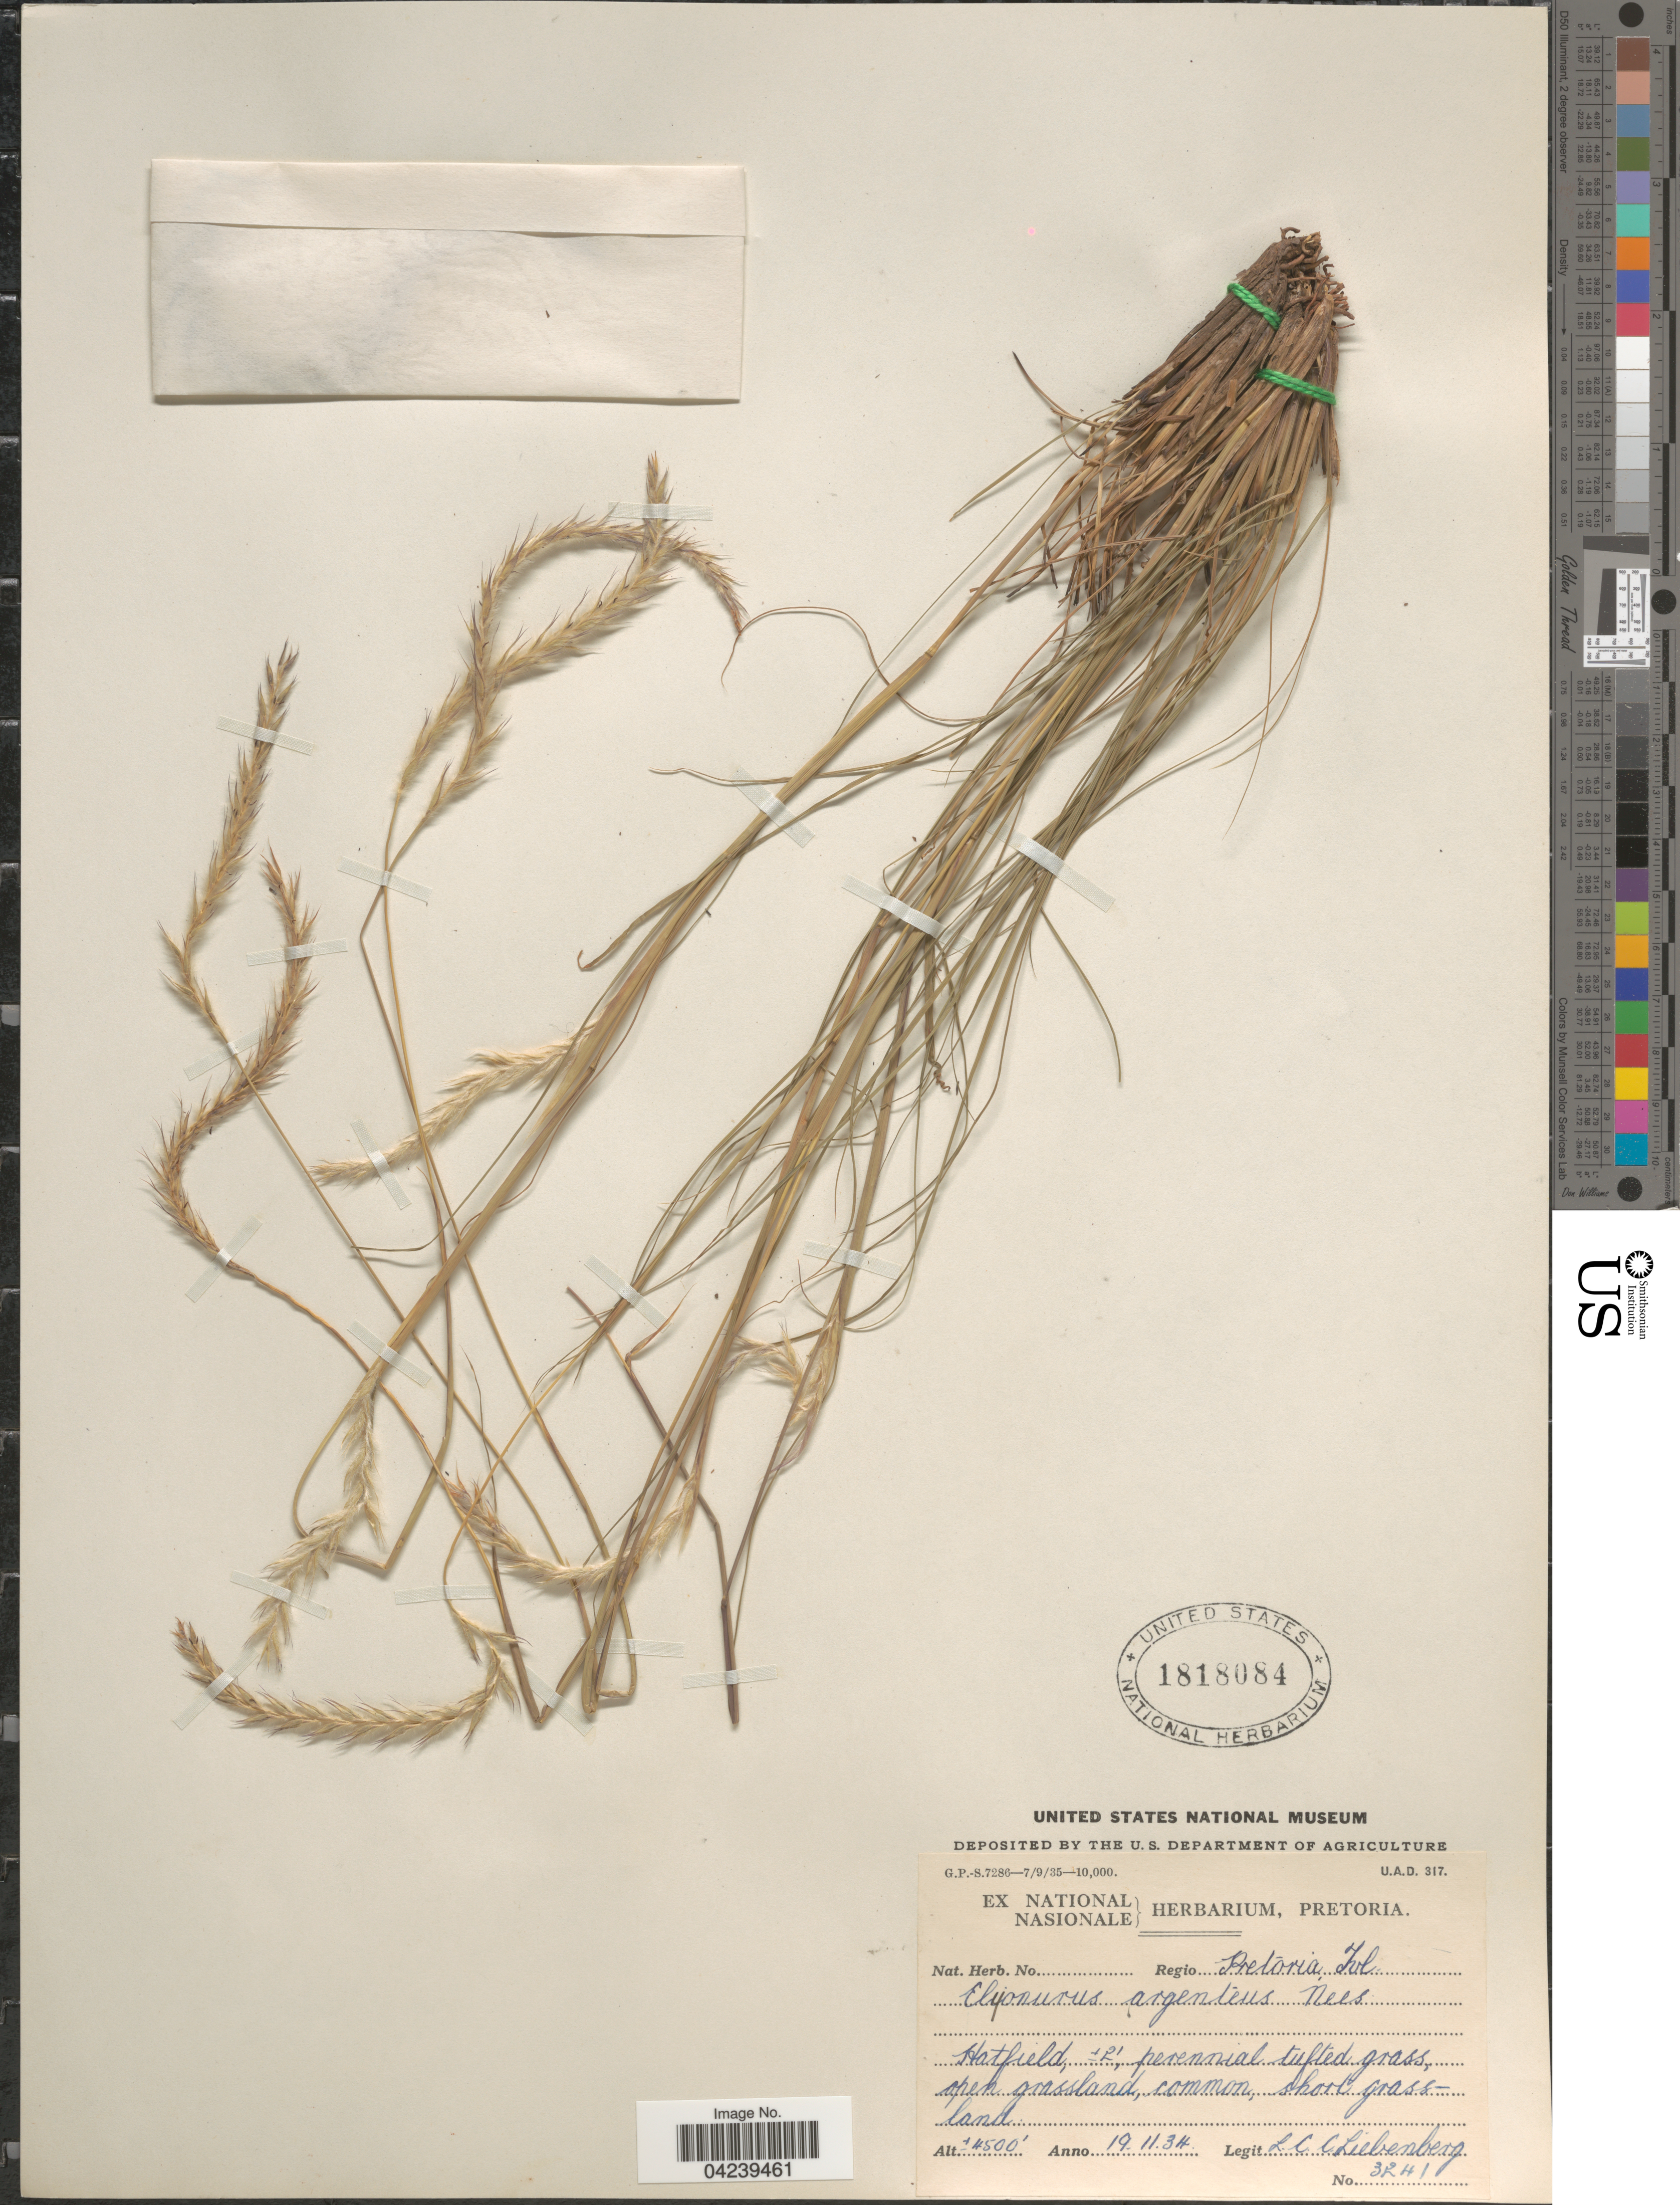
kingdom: Plantae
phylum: Tracheophyta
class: Liliopsida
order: Poales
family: Poaceae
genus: Elionurus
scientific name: Elionurus muticus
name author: (Spreng.) Kuntze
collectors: L. Liebenberg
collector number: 3241*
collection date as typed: Transcribed d/m/y: 19/11/34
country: South Africa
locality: Regio Pretoria, Tvl. Hatfield.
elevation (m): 1372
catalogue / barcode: US 1818084